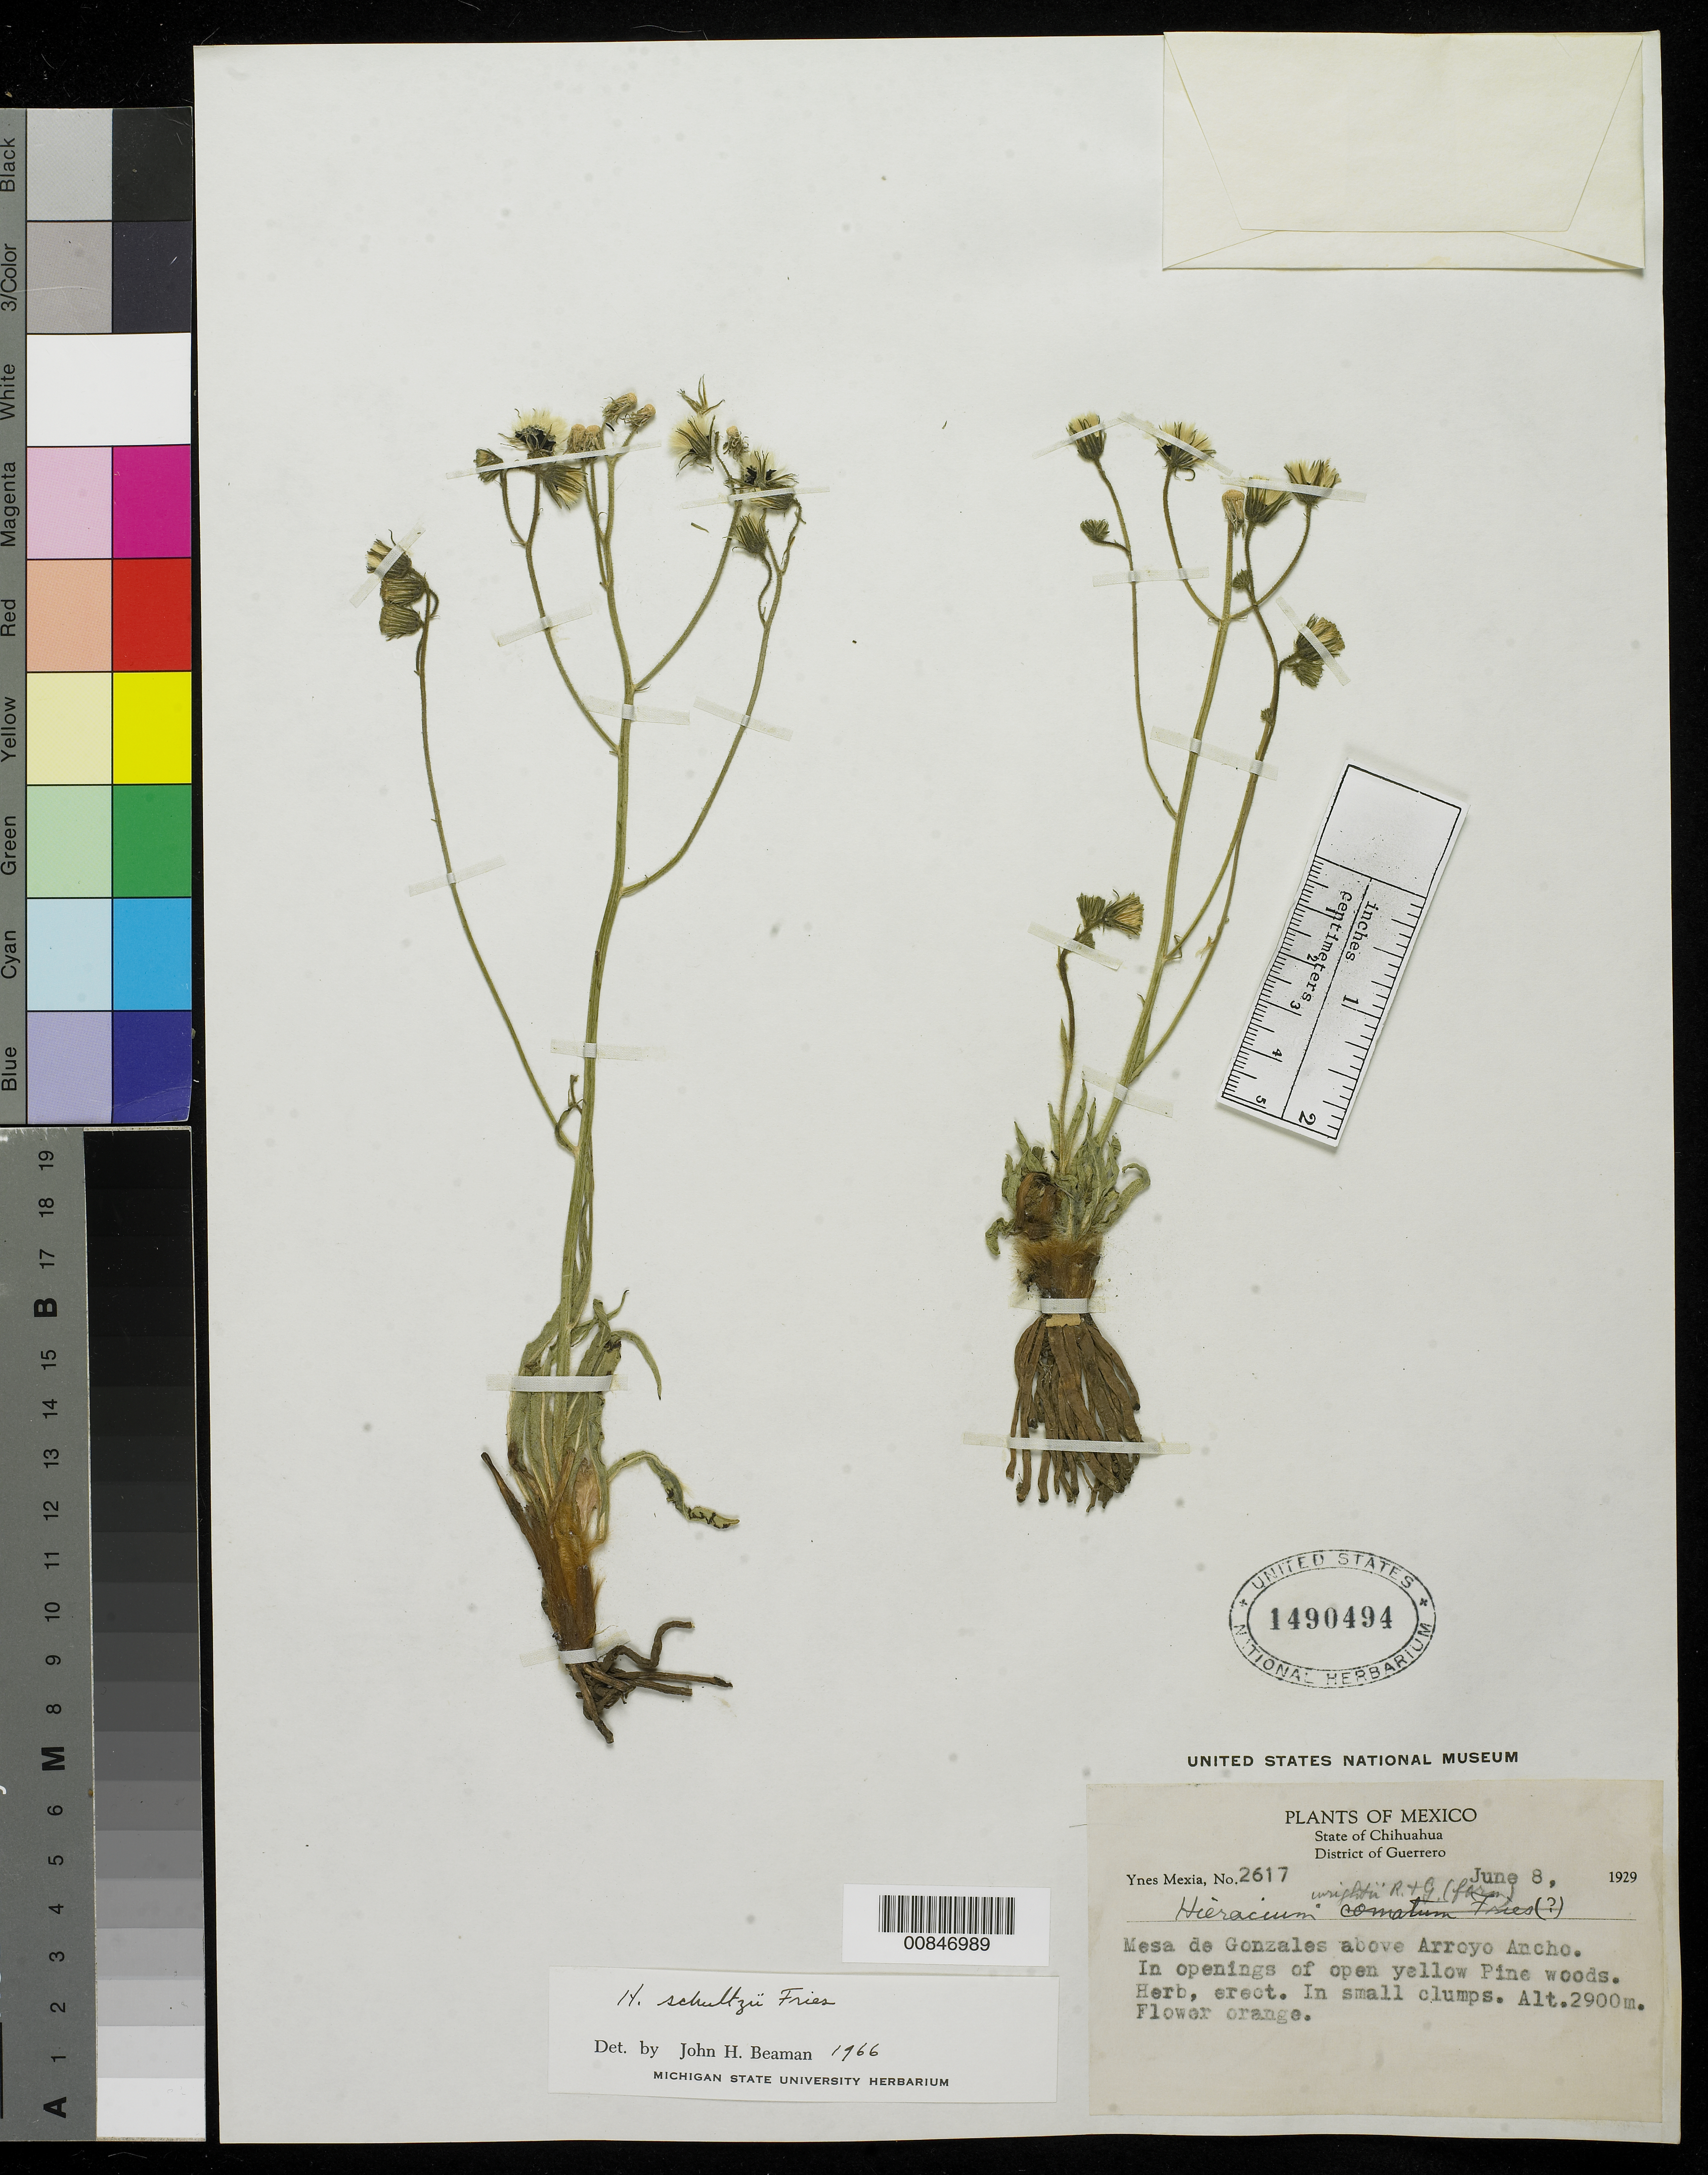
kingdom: Plantae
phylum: Tracheophyta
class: Magnoliopsida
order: Asterales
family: Asteraceae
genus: Hieracium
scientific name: Hieracium schultzii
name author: Fr.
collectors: Y. Mexia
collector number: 2617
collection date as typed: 08 Jun 1929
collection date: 1929-06-08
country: Mexico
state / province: Chihuahua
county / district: Guerrero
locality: Mesa de Gonzalez above Arroyo Ancho.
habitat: In openings of open yellow Pine woods.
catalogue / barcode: US 1490494